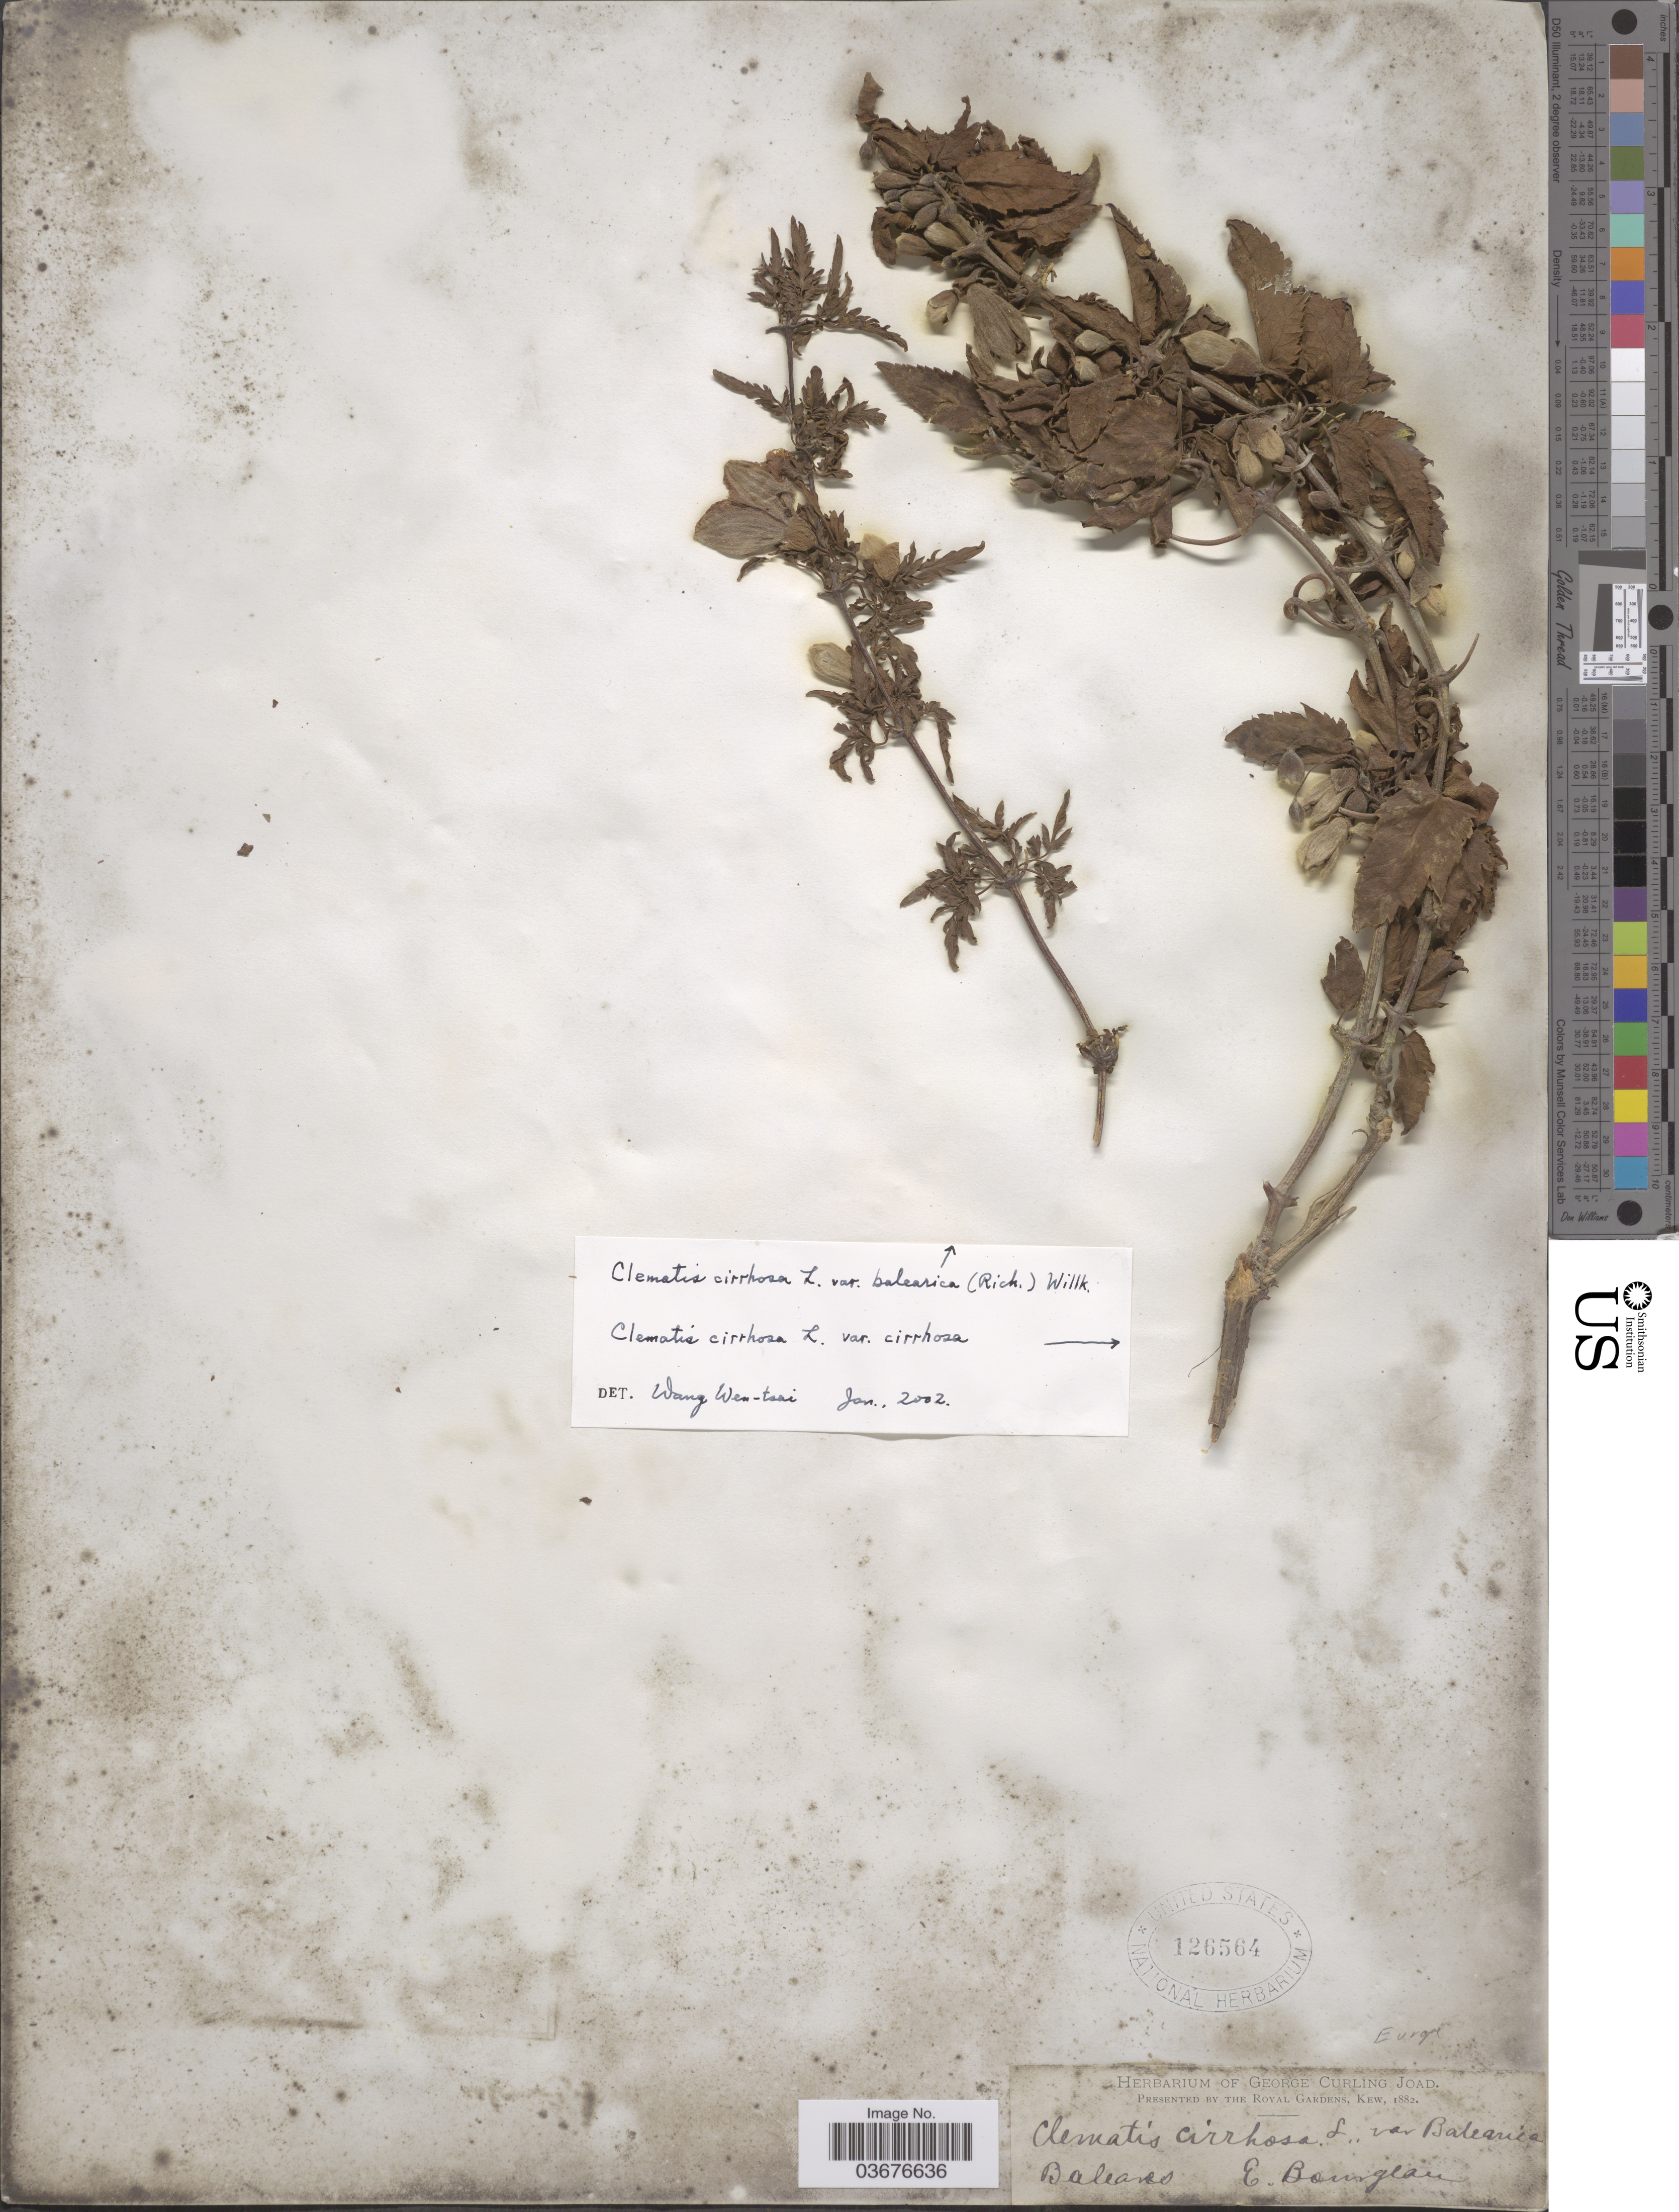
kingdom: Plantae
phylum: Tracheophyta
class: Magnoliopsida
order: Ranunculales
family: Ranunculaceae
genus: Clematis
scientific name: Clematis cirrhosa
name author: L.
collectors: E. Bourgeau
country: Spain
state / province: Islas Baleares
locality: Baleares.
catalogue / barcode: US 126564